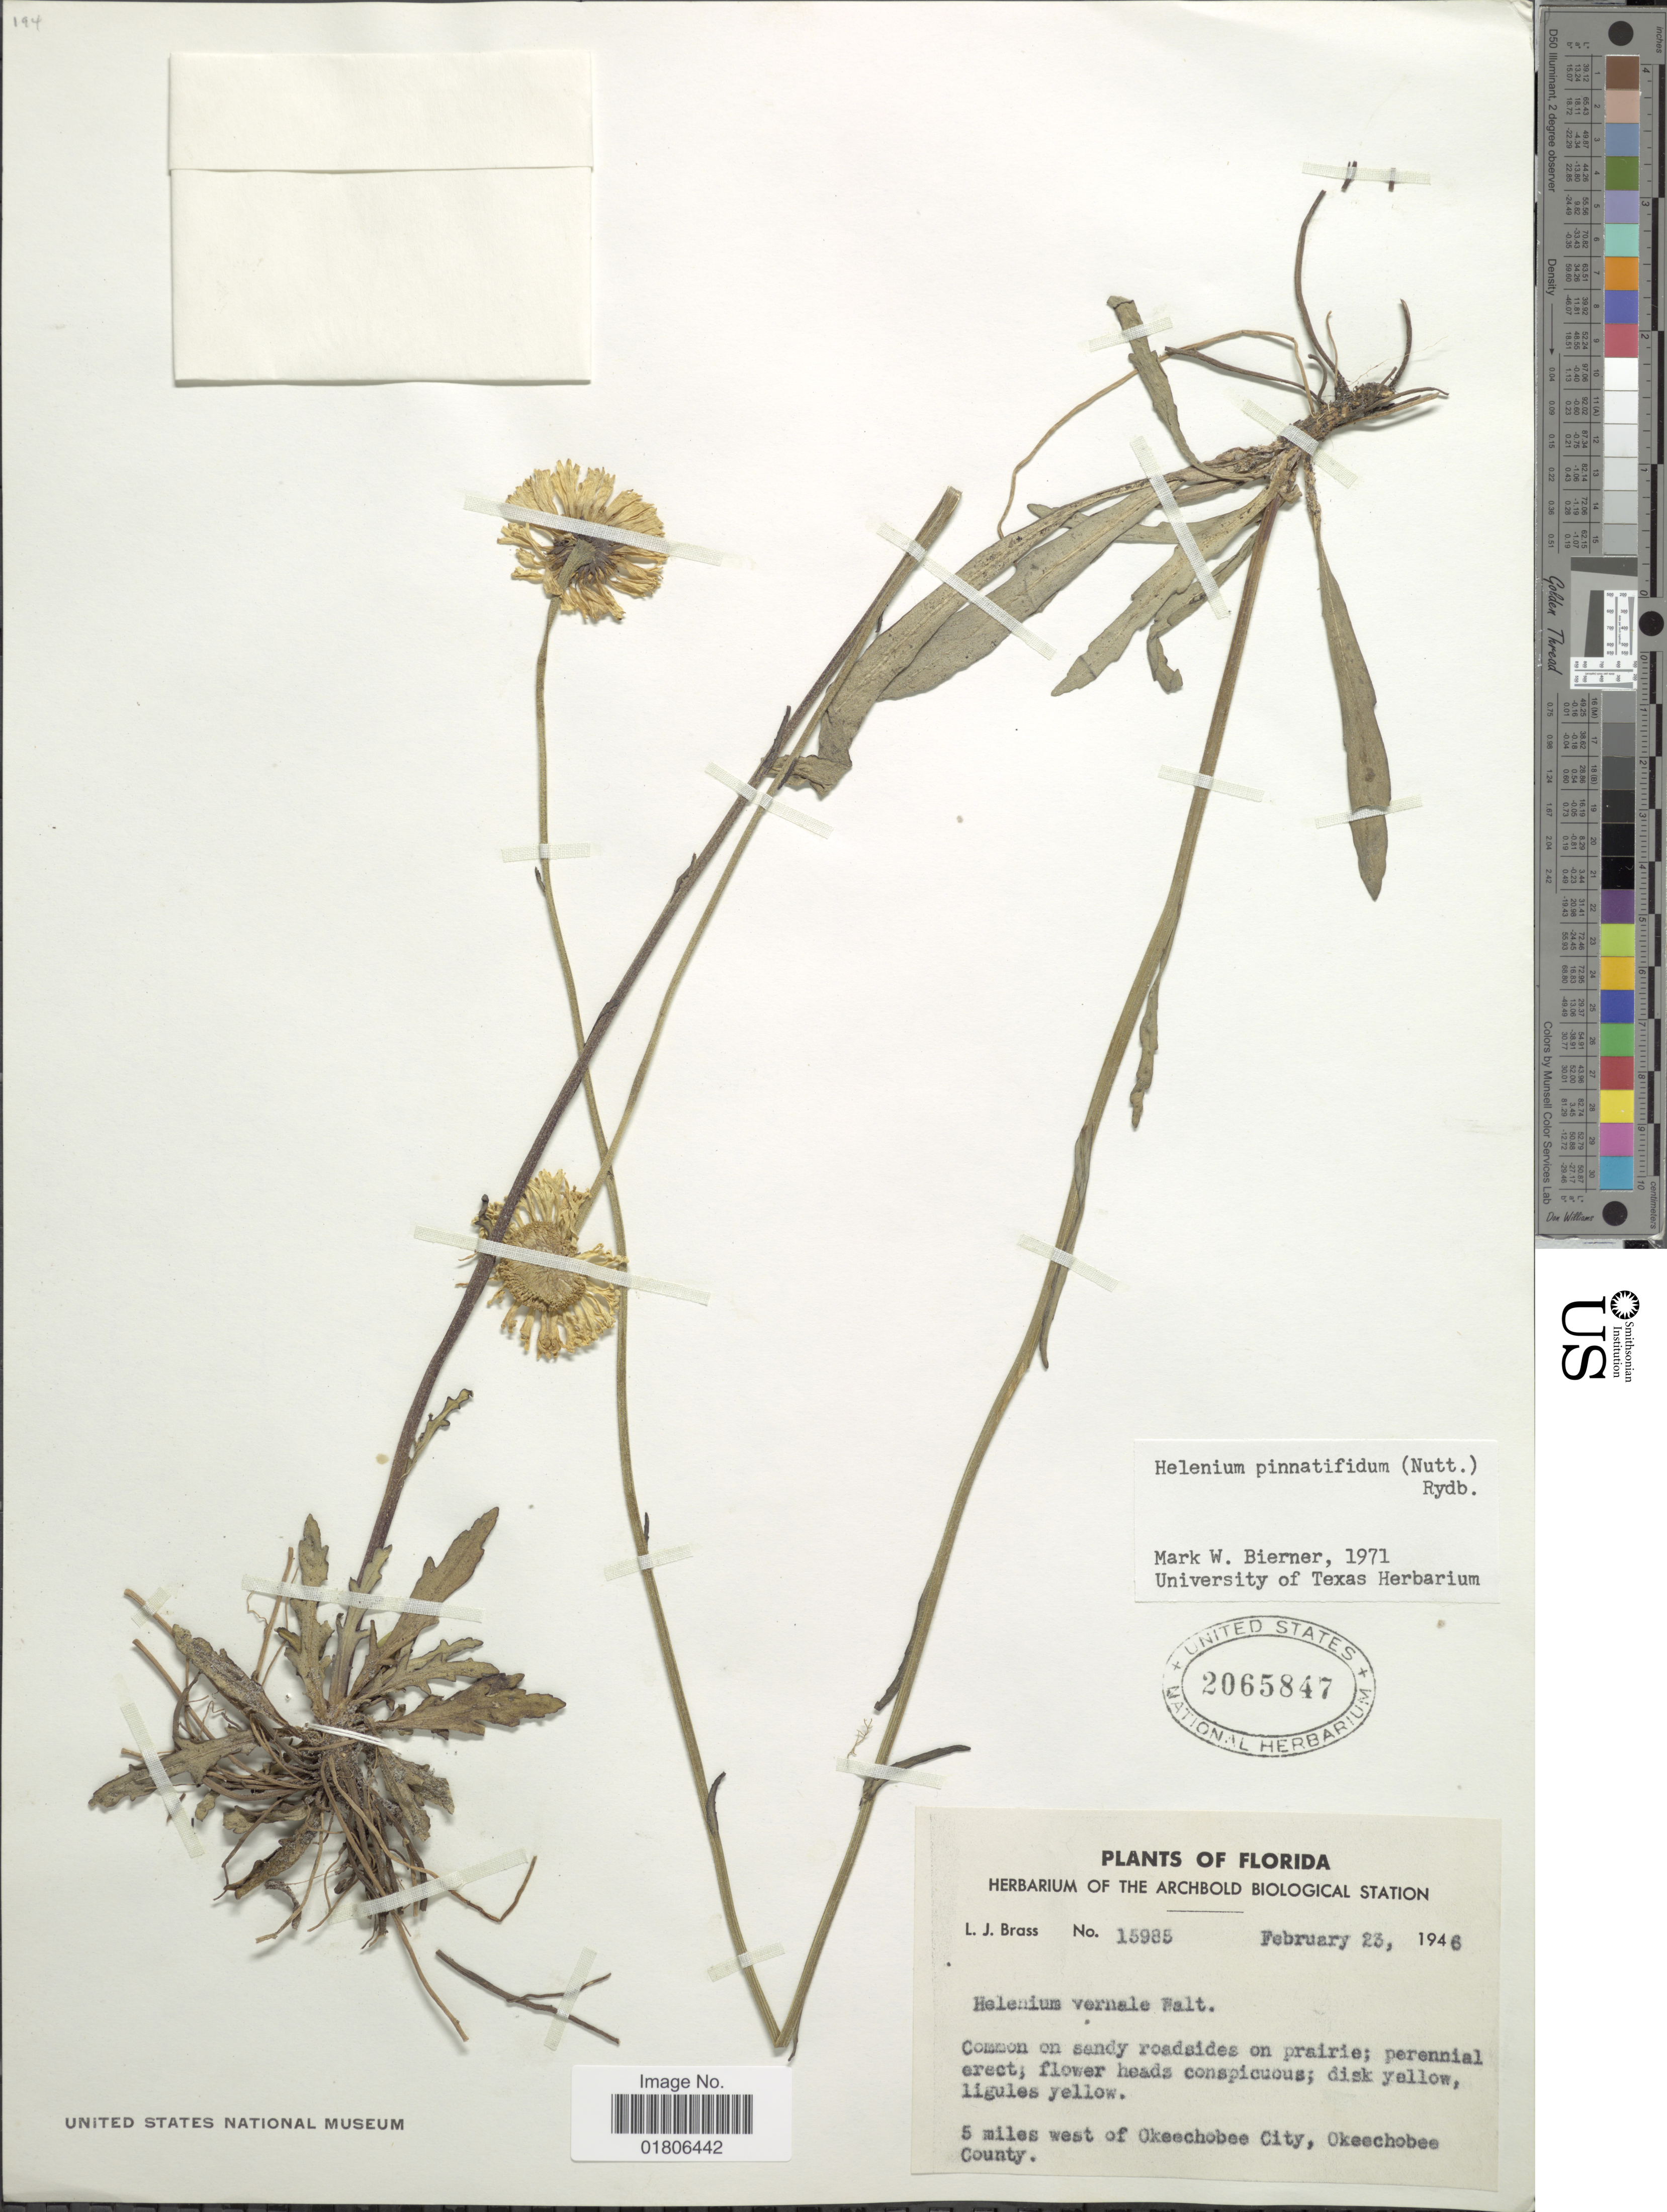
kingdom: Plantae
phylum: Tracheophyta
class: Magnoliopsida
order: Asterales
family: Asteraceae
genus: Helenium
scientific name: Helenium pinnatifidum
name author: (Schwein. ex Nutt.) Rydb.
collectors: L. J. Brass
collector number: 15985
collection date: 1946-02-23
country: United States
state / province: Florida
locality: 5 miles west of Okeechobee City, Okeechobee County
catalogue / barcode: US 2065847